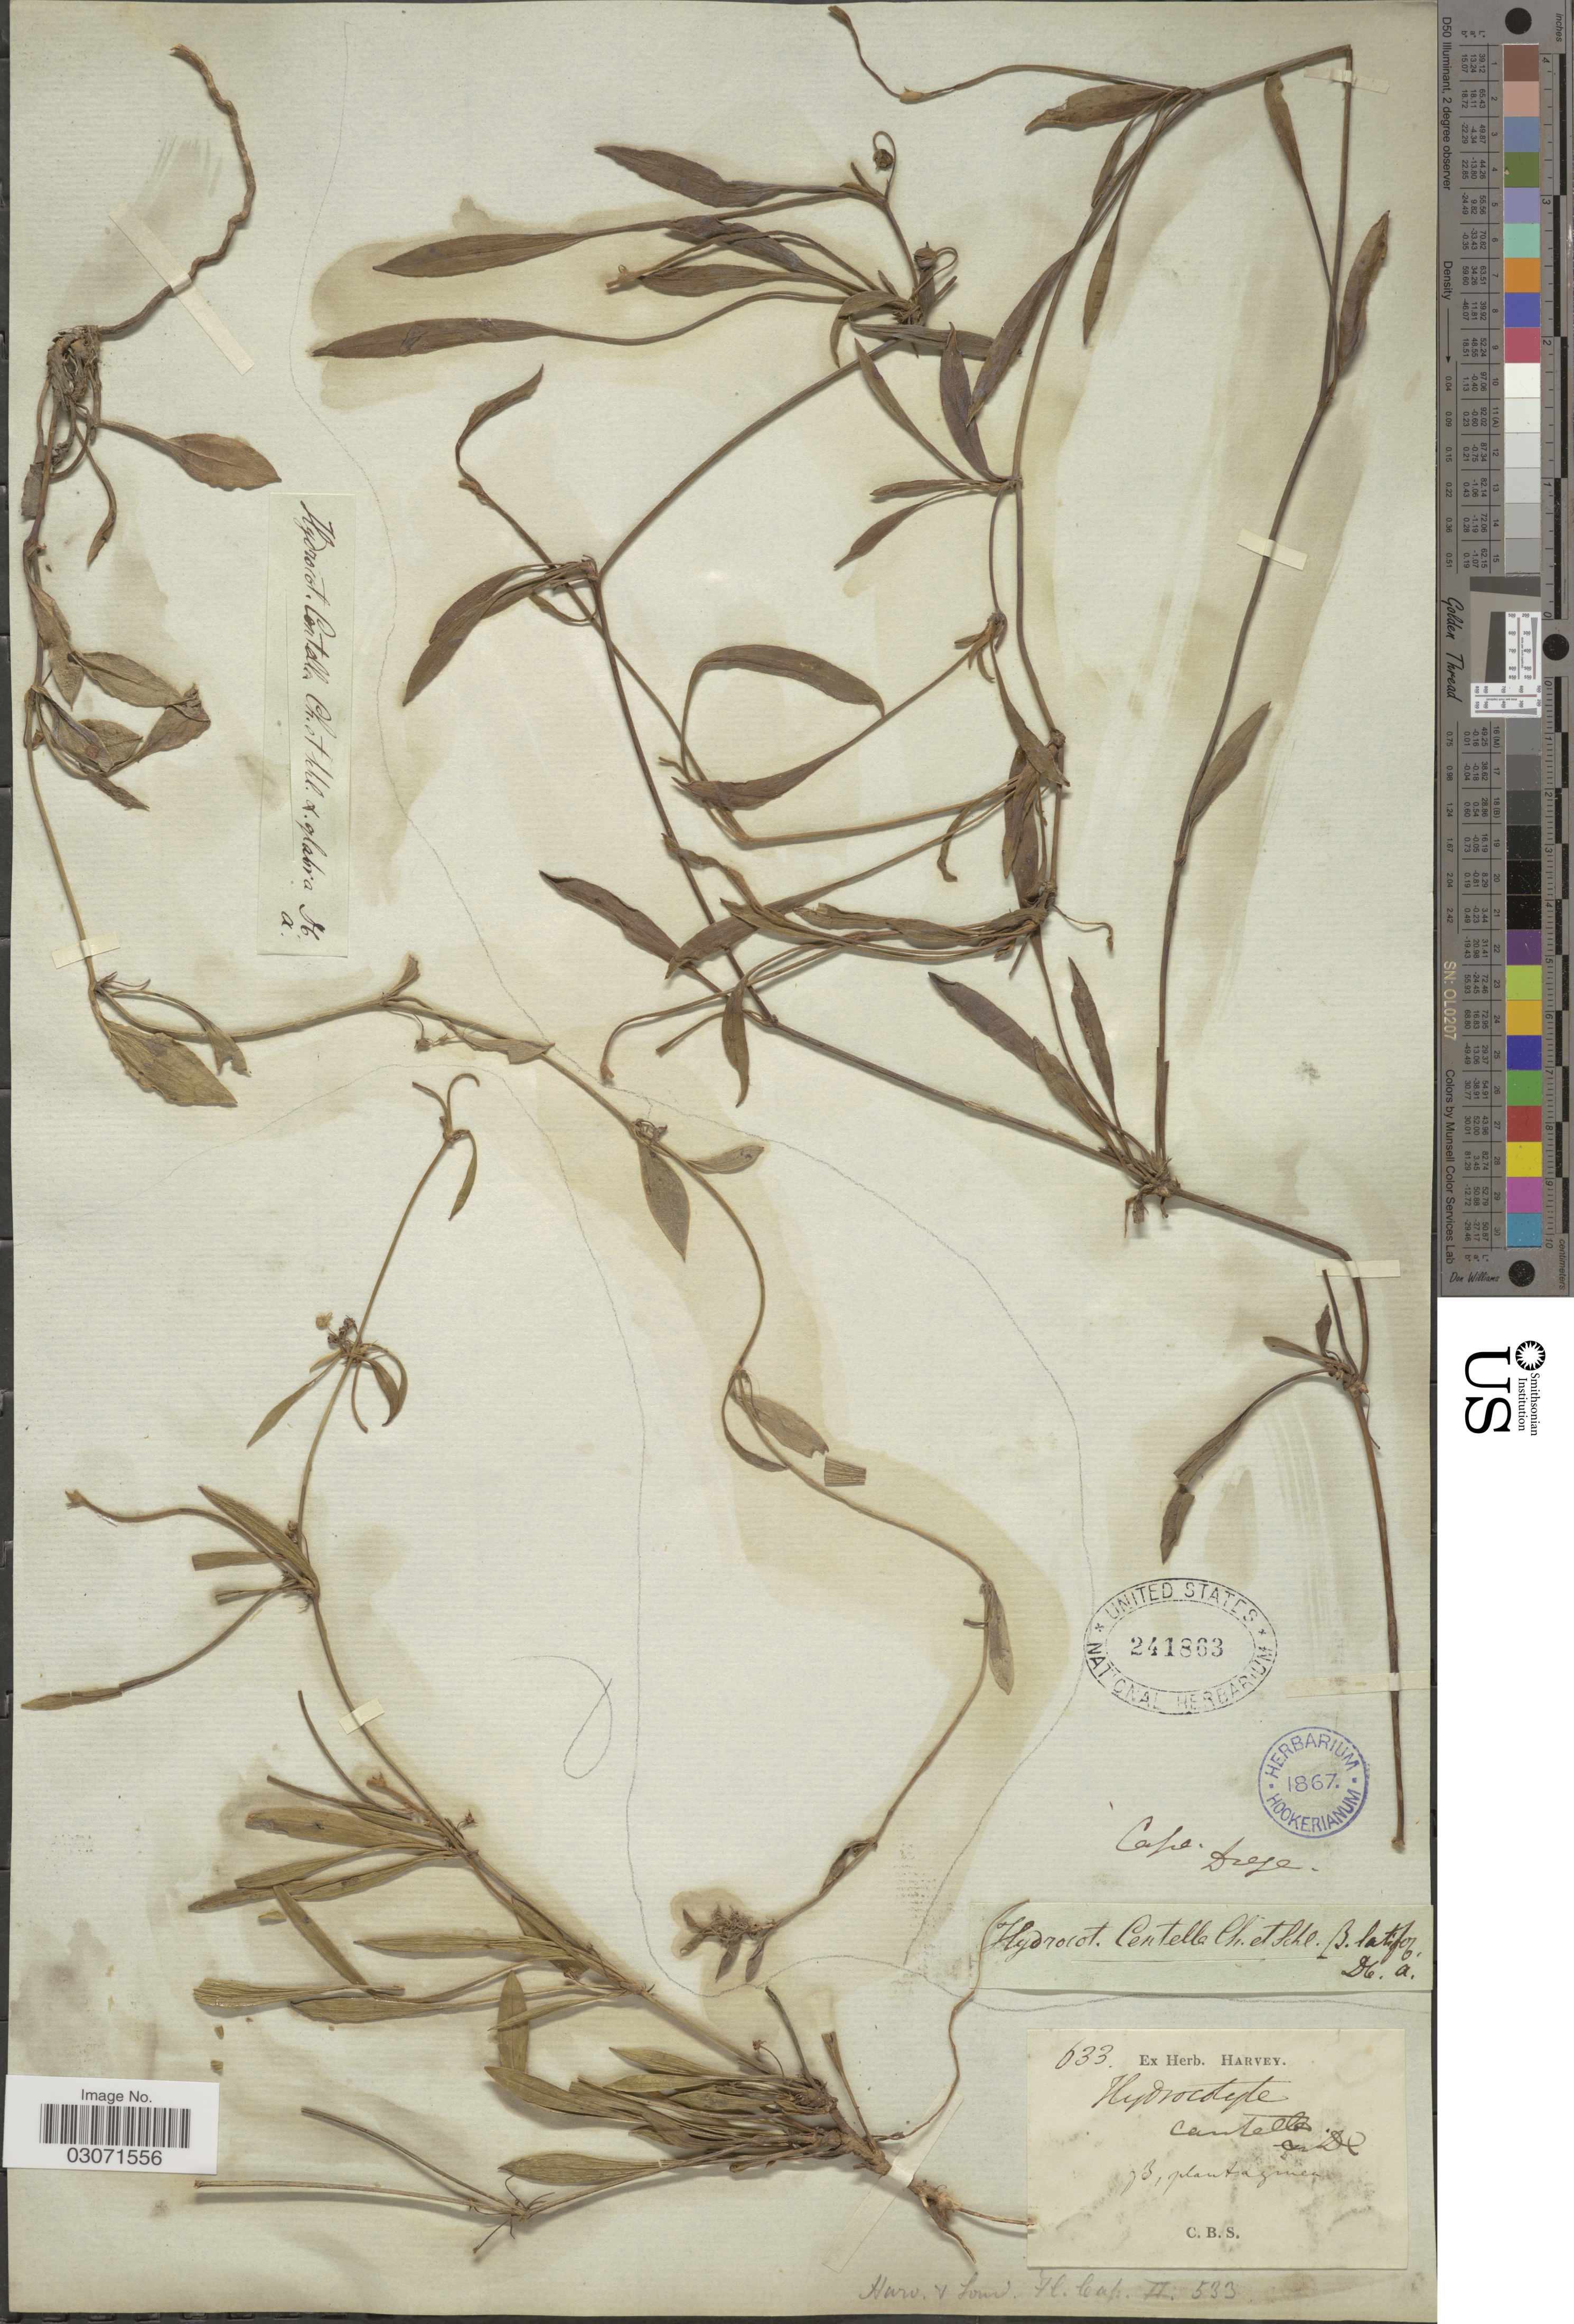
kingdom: Plantae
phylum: Tracheophyta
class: Magnoliopsida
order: Apiales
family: Araliaceae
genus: Hydrocotyle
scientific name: Hydrocotyle centella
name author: Cham. & Schltdl.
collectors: Drege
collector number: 633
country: South Africa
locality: Cape. C. B. S.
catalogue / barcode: US 241863